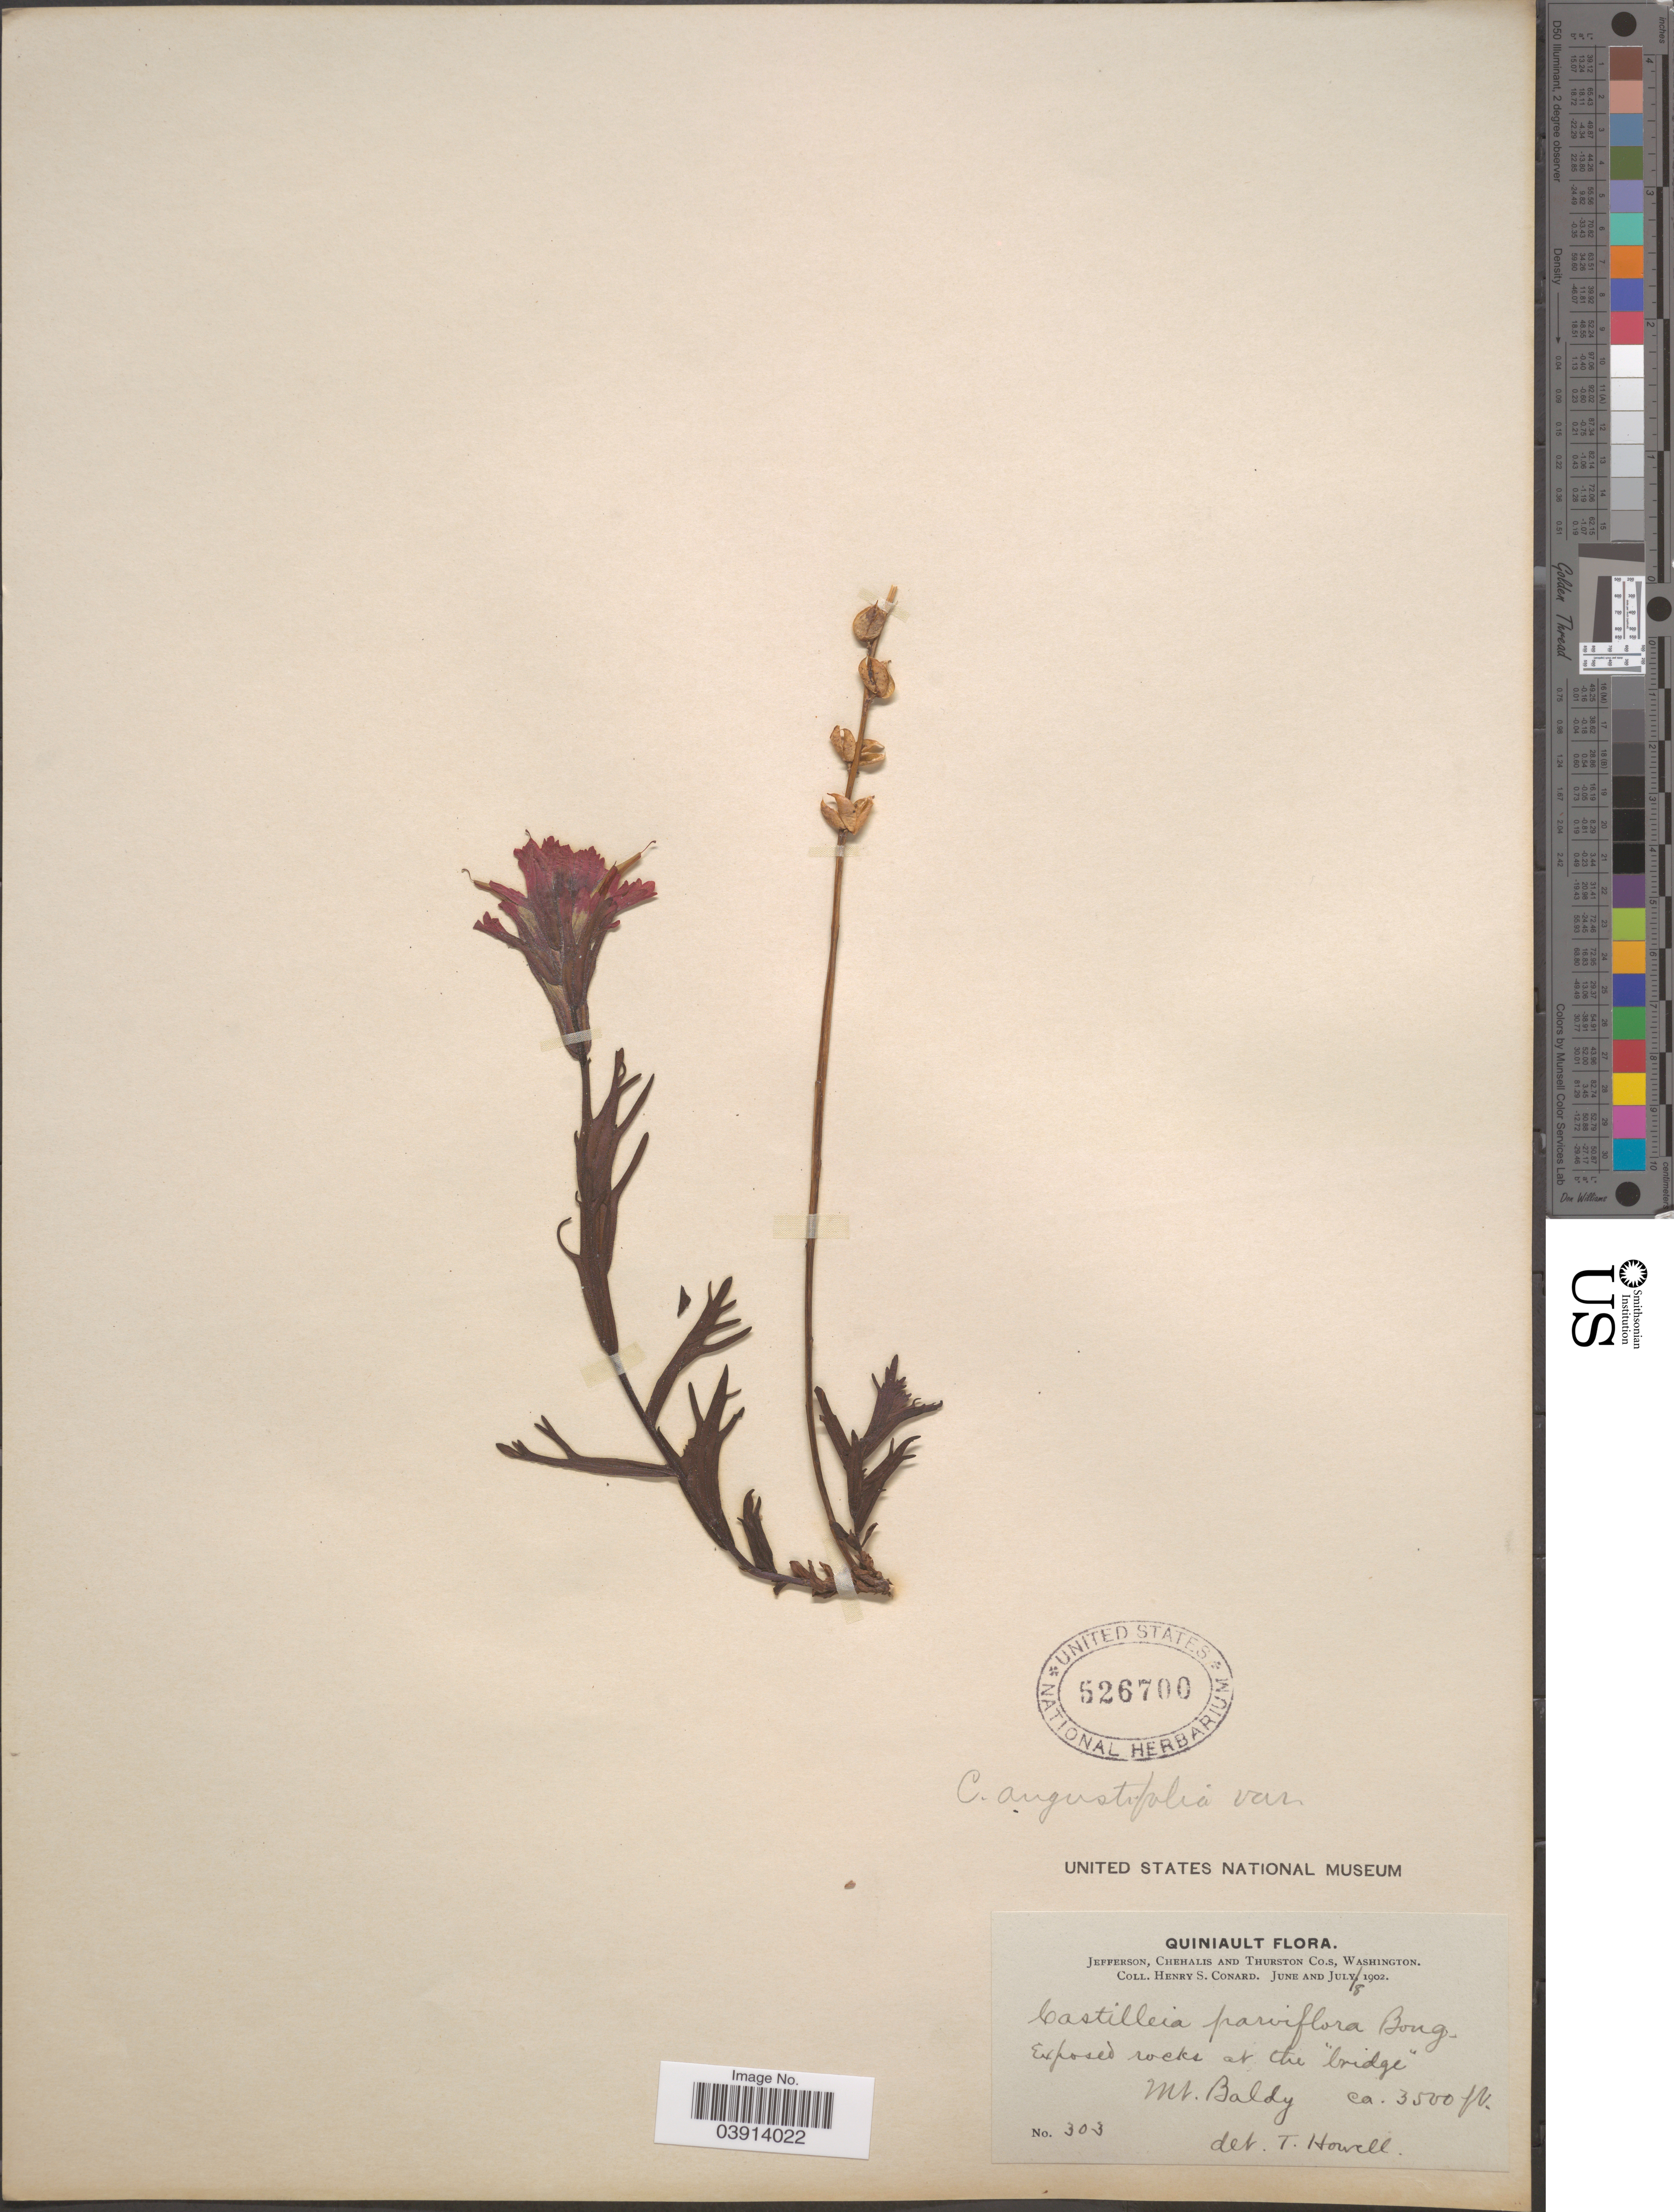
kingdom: Plantae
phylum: Tracheophyta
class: Magnoliopsida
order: Lamiales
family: Orobanchaceae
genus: Castilleja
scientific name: Castilleja rupicola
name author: Piper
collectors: H. S. Conard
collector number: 303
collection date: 1902-07-08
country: United States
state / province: Washington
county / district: Thurston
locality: Quiniault. Jefferson, Chehalis and Thurston Co.s. At the "bridge". Mt. Baldy.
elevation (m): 1067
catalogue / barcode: US 526700